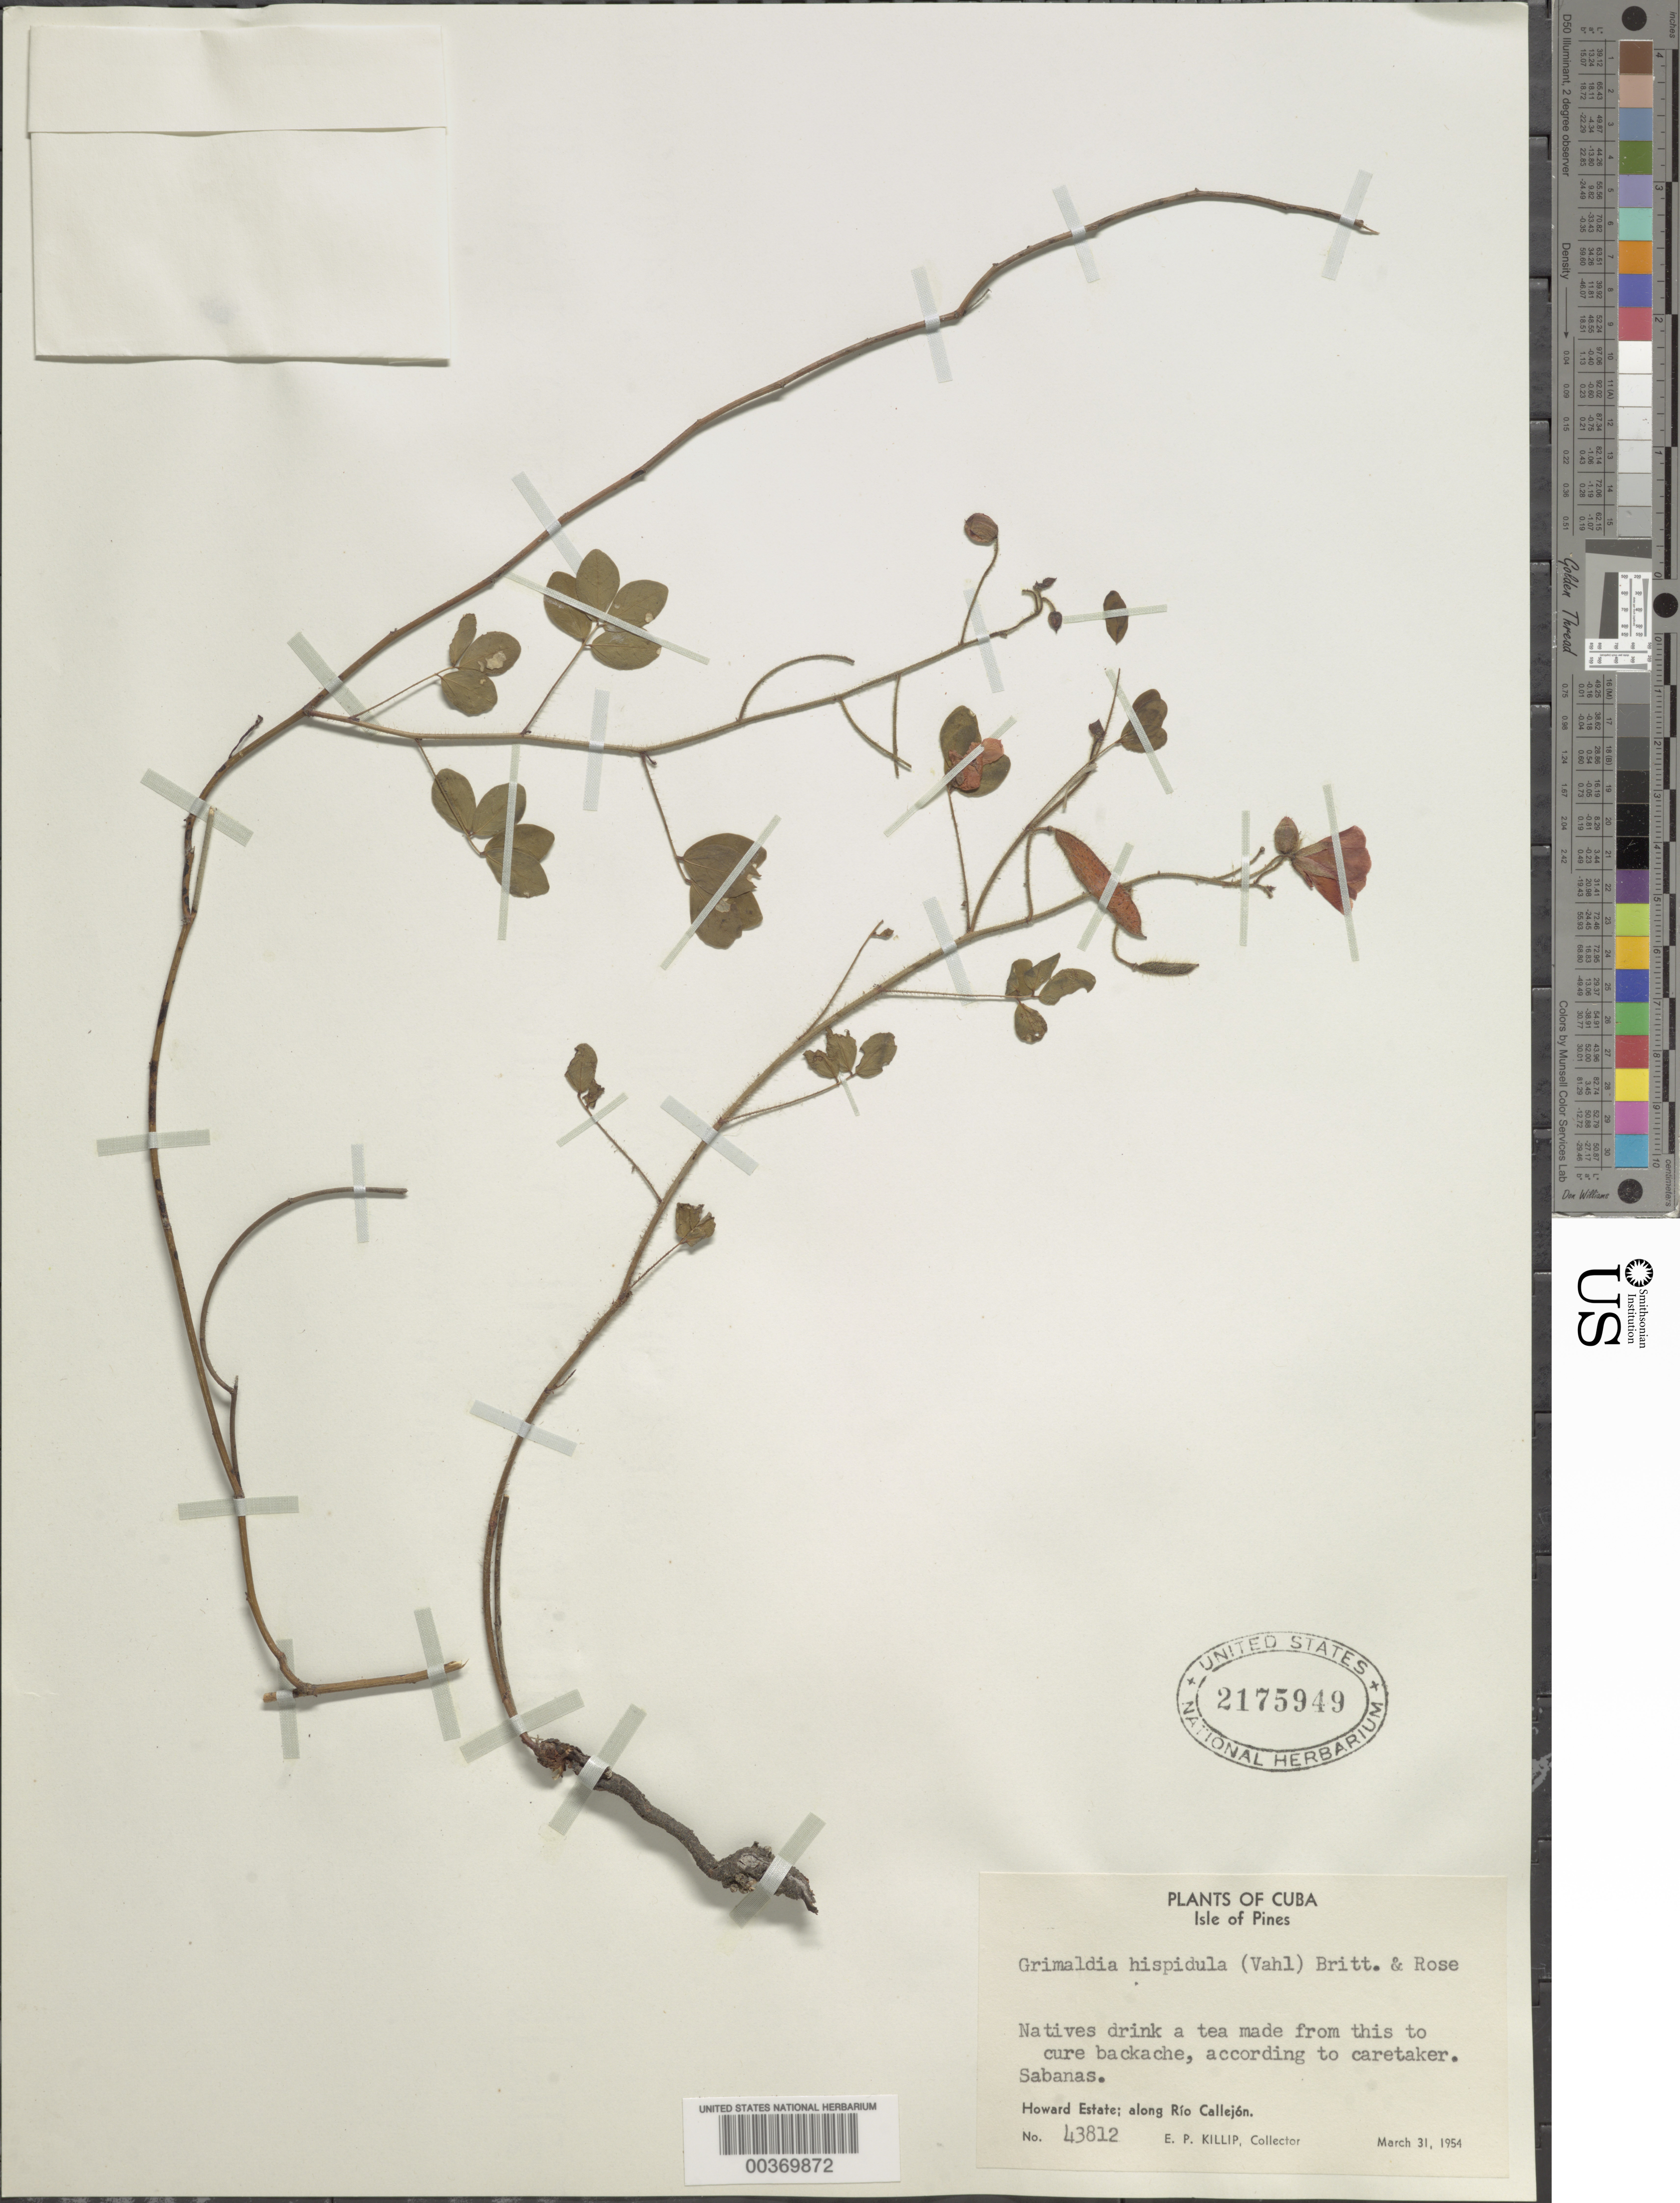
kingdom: Plantae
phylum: Tracheophyta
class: Magnoliopsida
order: Fabales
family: Fabaceae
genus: Chamaecrista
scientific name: Chamaecrista hispidula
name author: (Vahl) H.S. Irwin & Barneby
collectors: E. P. Killip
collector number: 43812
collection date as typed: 31 Mar 1954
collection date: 1954-03-31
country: Cuba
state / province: Isla de La Juventud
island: Isla de La Juventud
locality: Howard estate, along rio callejon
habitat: Sabanas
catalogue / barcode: US 2175949